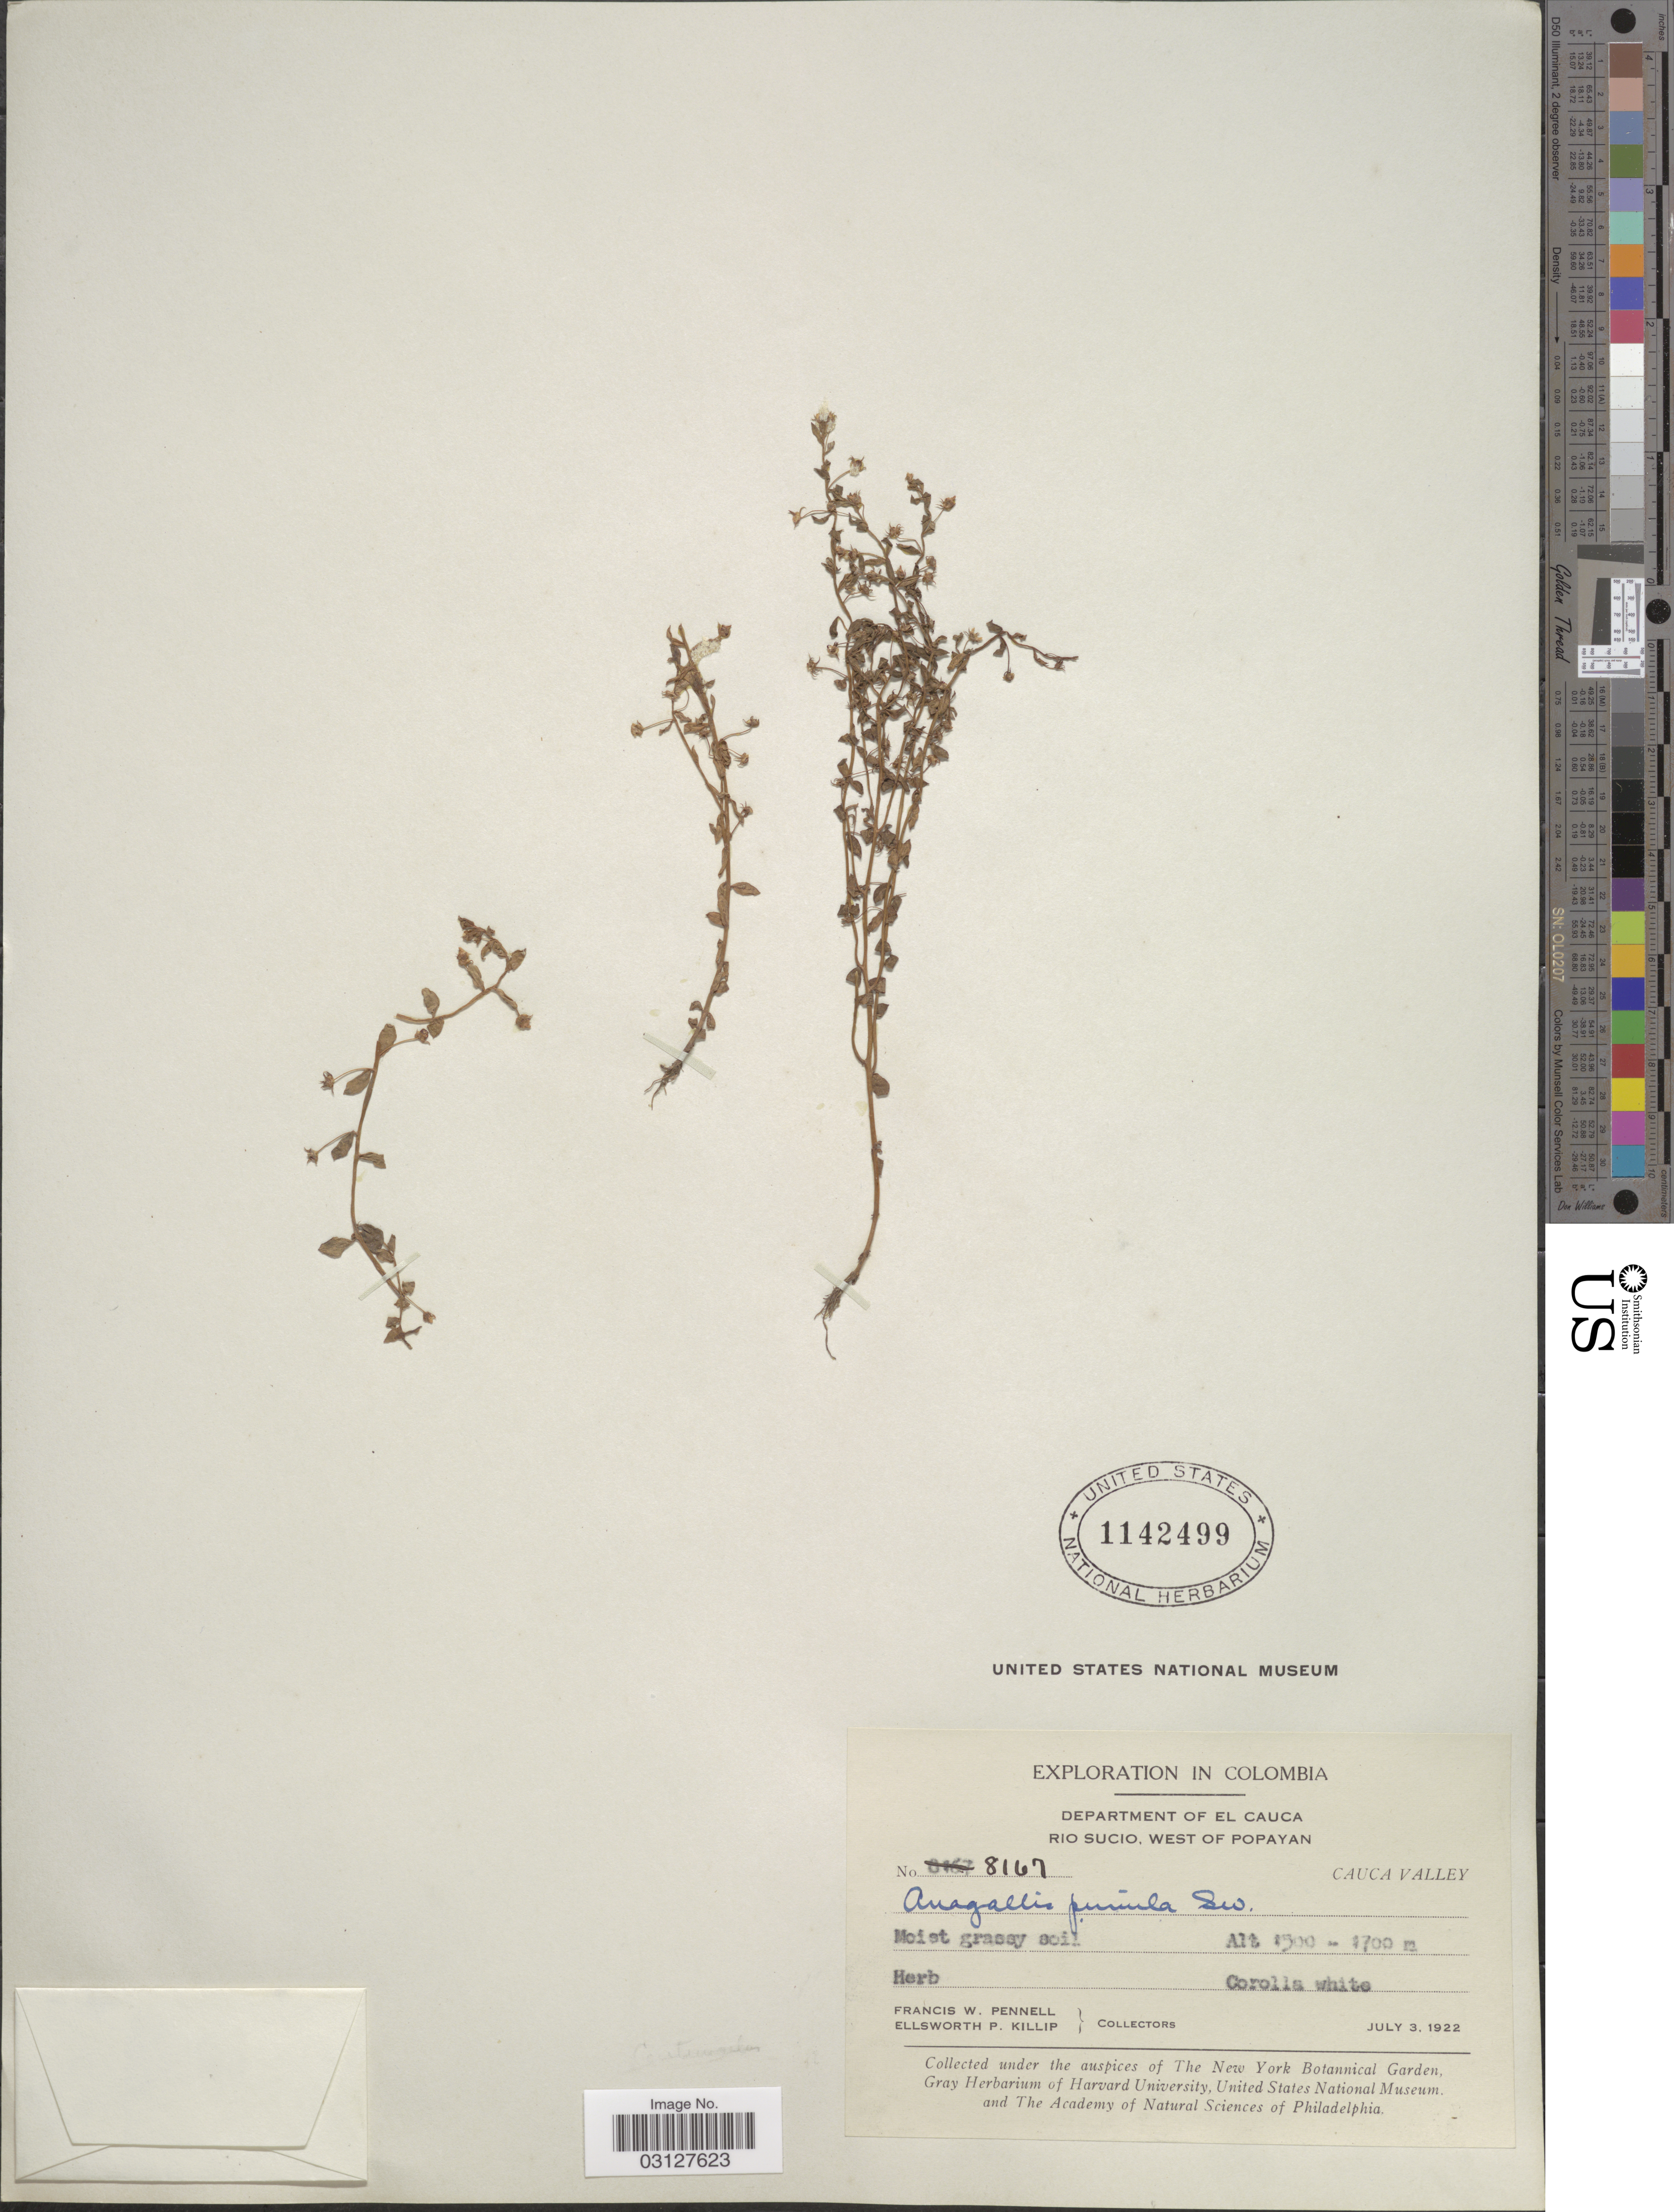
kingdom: Plantae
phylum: Tracheophyta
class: Magnoliopsida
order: Ericales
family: Primulaceae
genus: Anagallis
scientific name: Anagallis pumila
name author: Sw.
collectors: F. W. Pennell & E. P. Killip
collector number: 8167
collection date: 1922-07-03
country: Colombia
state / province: Cauca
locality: Department of El Cauca, Rio Sucio, West of Popayan, Cauca Valley.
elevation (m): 1500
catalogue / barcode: US 1142499